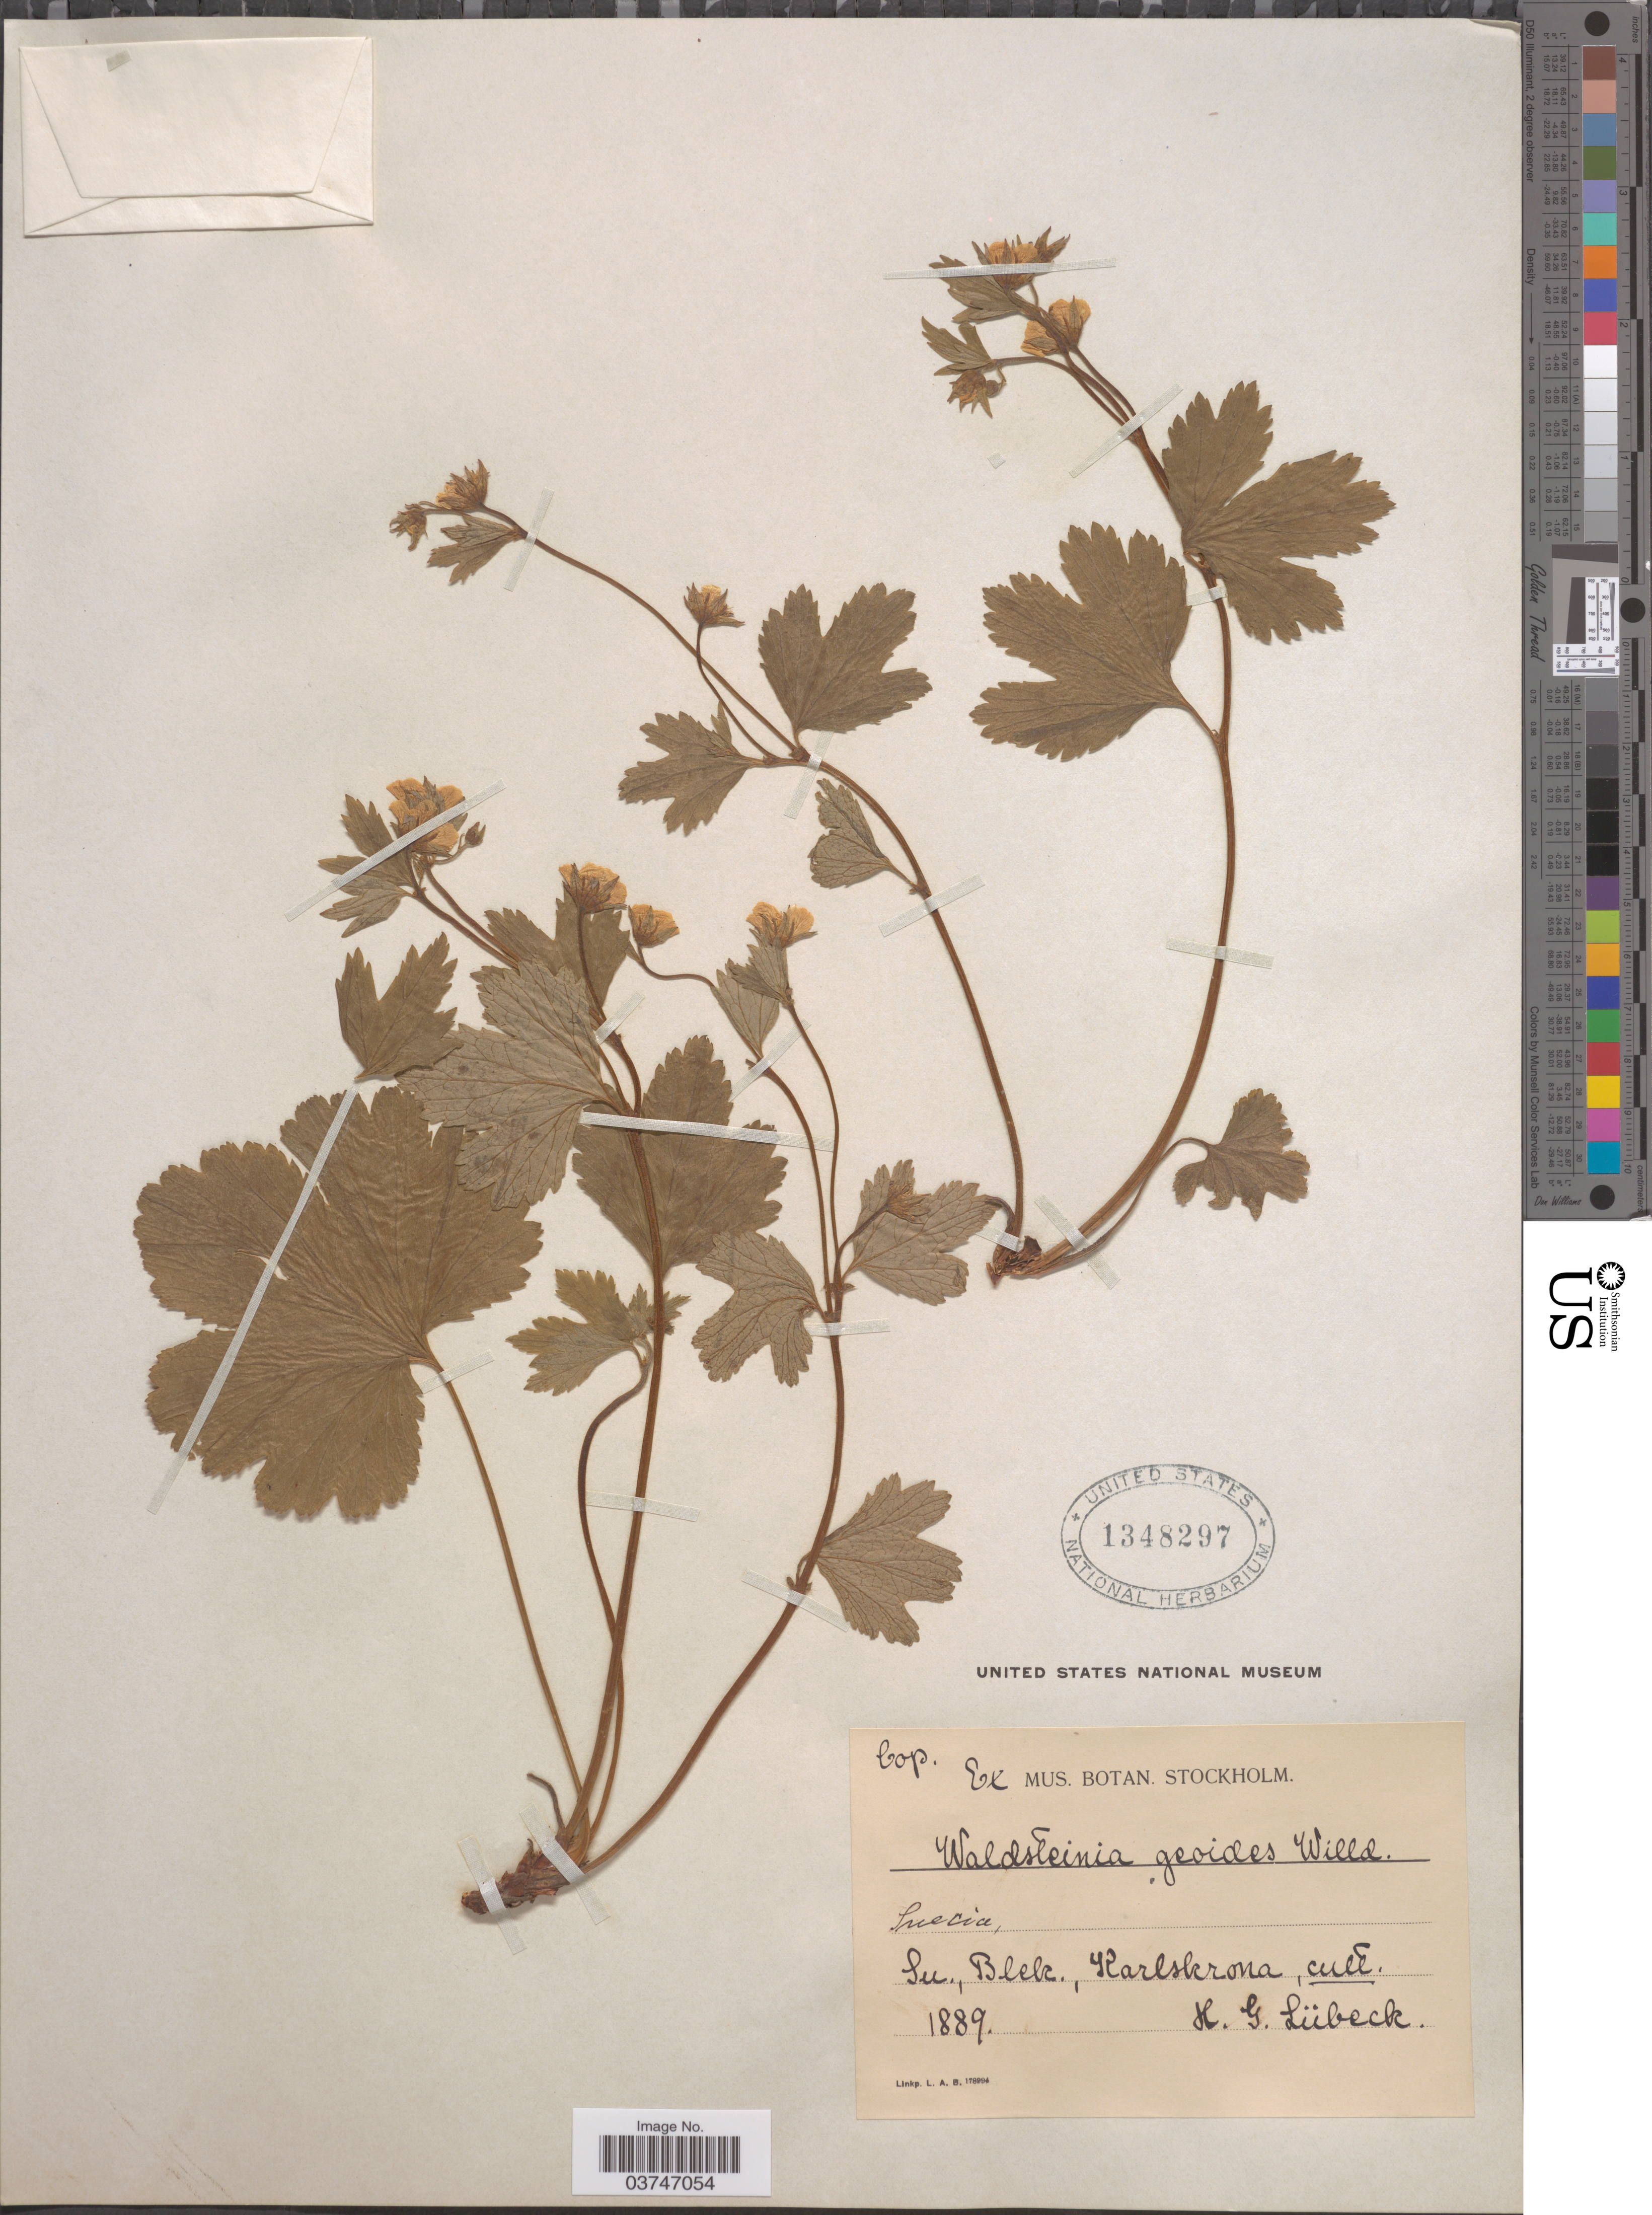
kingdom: Plantae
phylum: Tracheophyta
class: Magnoliopsida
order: Rosales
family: Rosaceae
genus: Waldsteinia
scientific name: Waldsteinia geoides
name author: Willd.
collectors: H. Lübeck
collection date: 1889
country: Sweden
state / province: Blekinge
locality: Suecia, Su., Blek., Karlskrona, cult.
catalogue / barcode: US 1348297